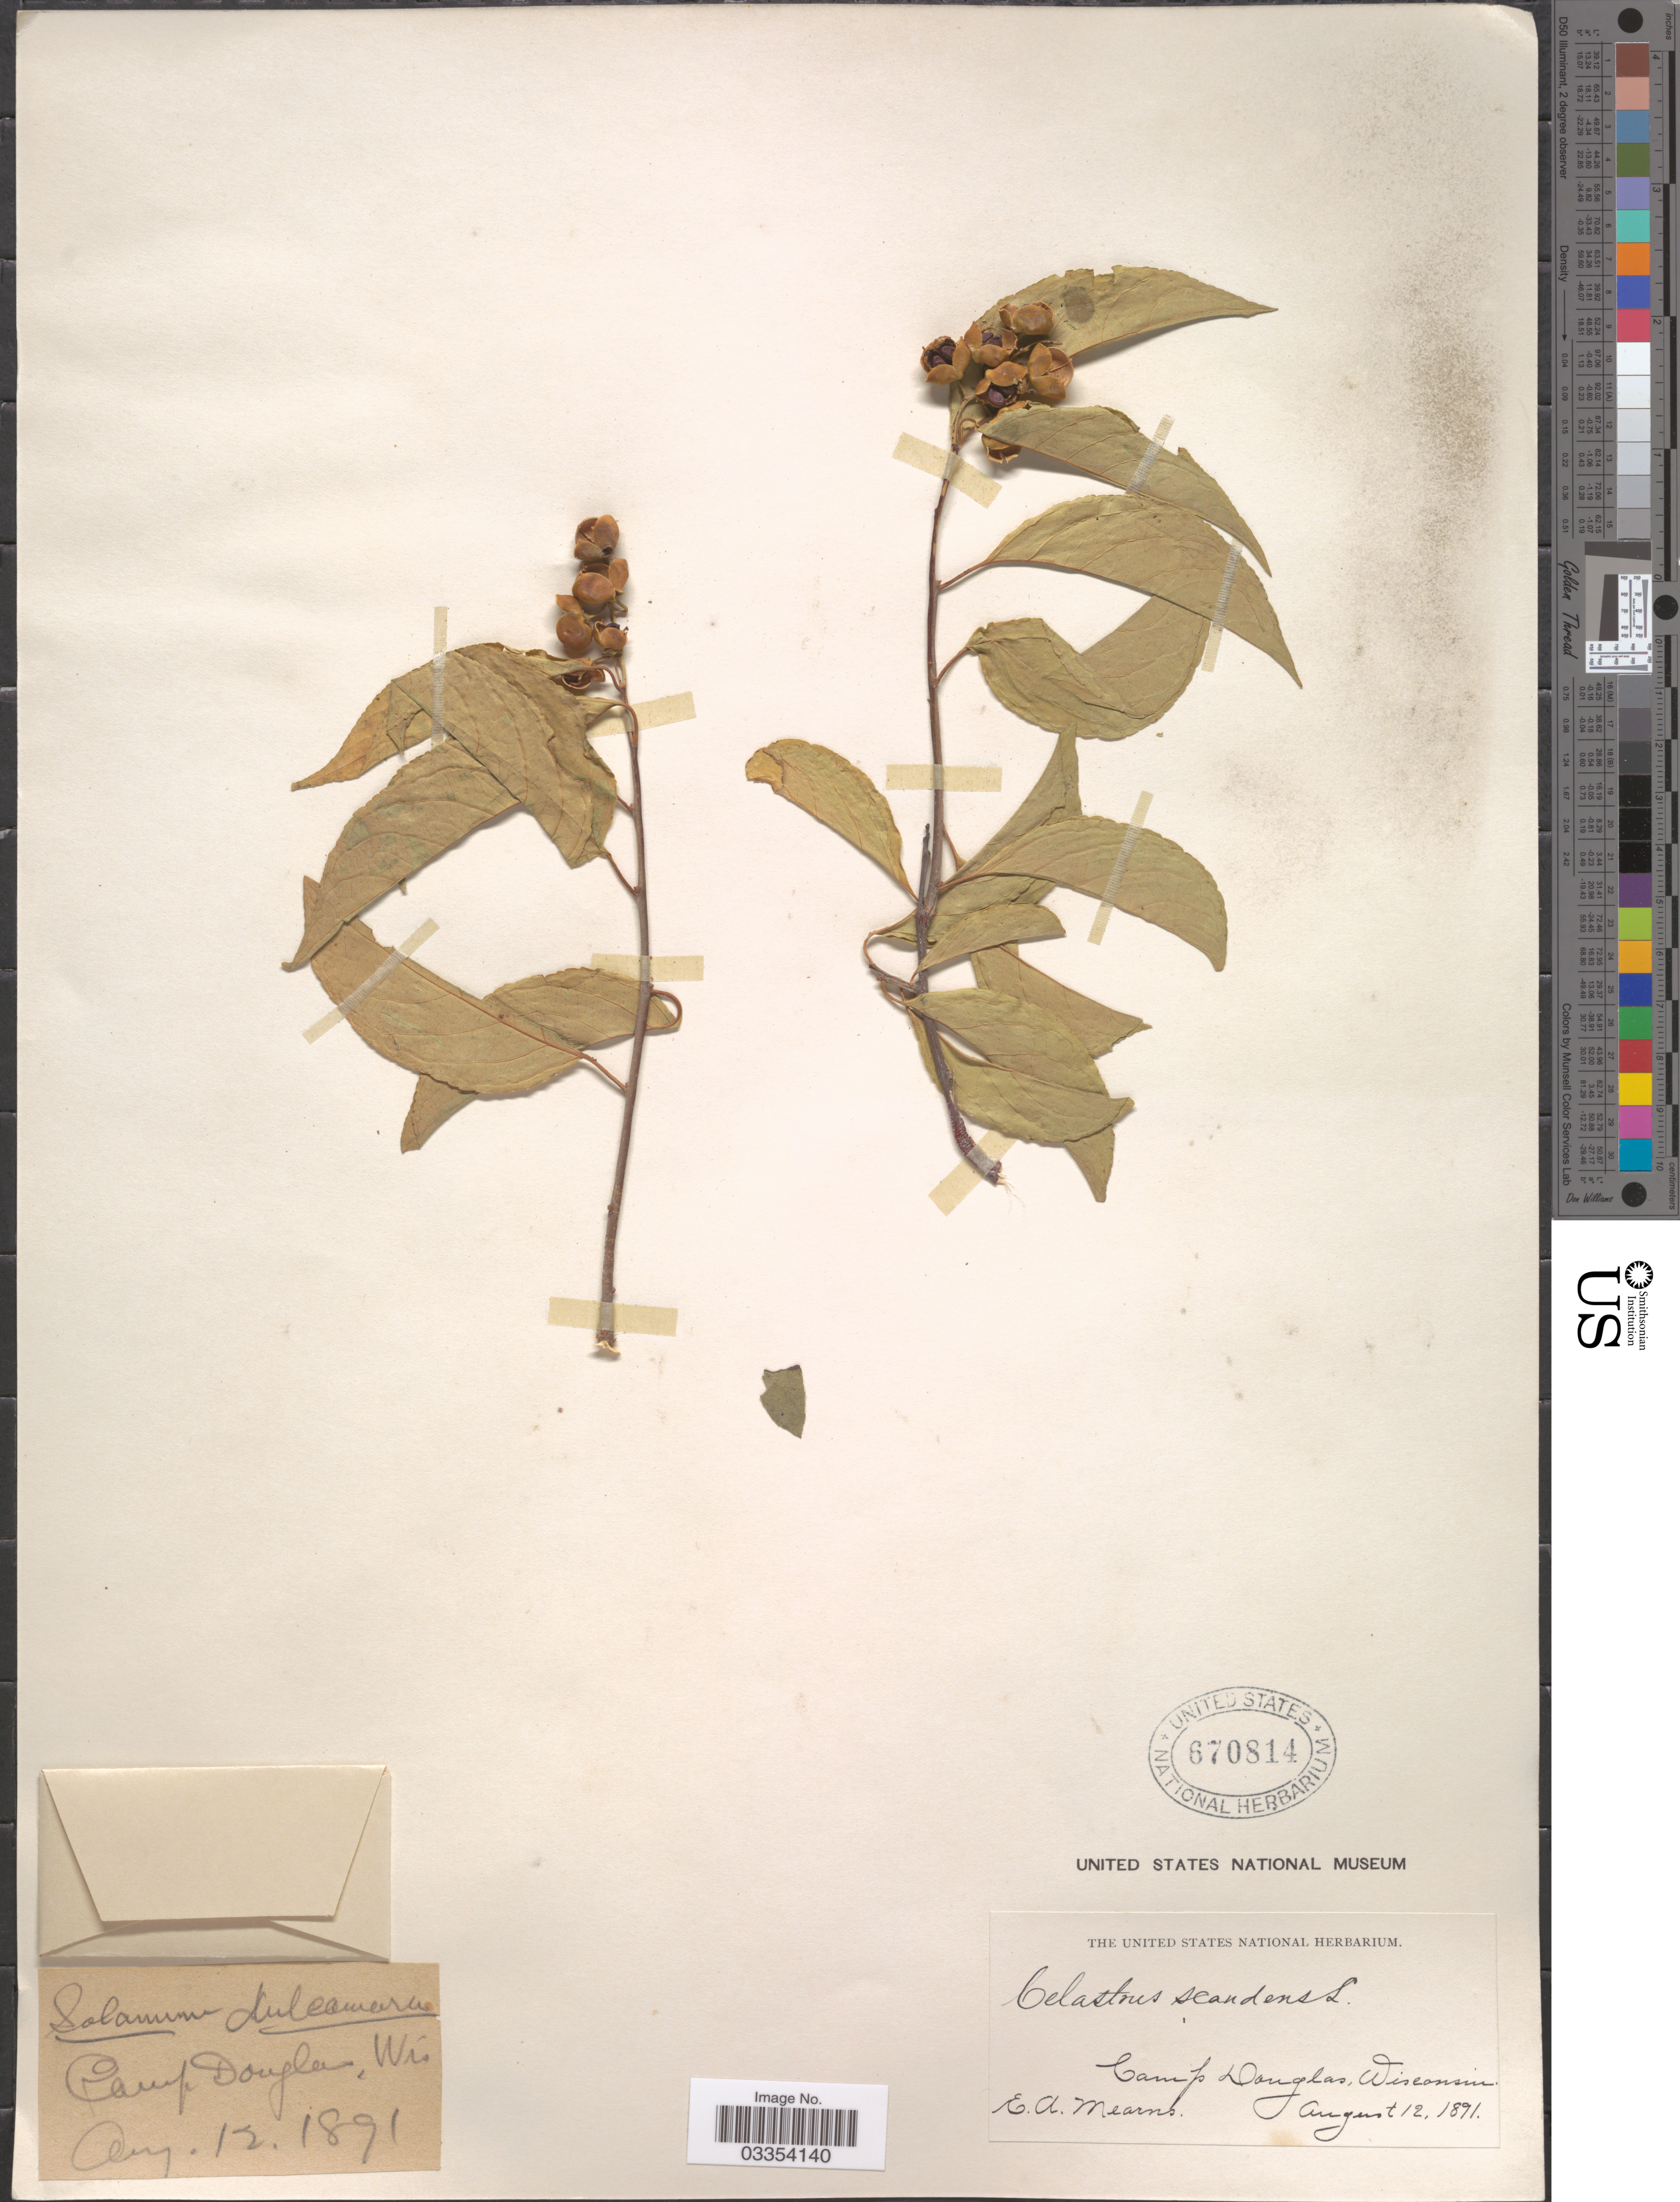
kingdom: Plantae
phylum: Tracheophyta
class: Magnoliopsida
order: Celastrales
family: Celastraceae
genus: Celastrus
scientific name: Celastrus scandens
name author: L.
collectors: E. A. Mearns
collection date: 1891-08-12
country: United States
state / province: Wisconsin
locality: Camp Douglas.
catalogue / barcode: US 670814